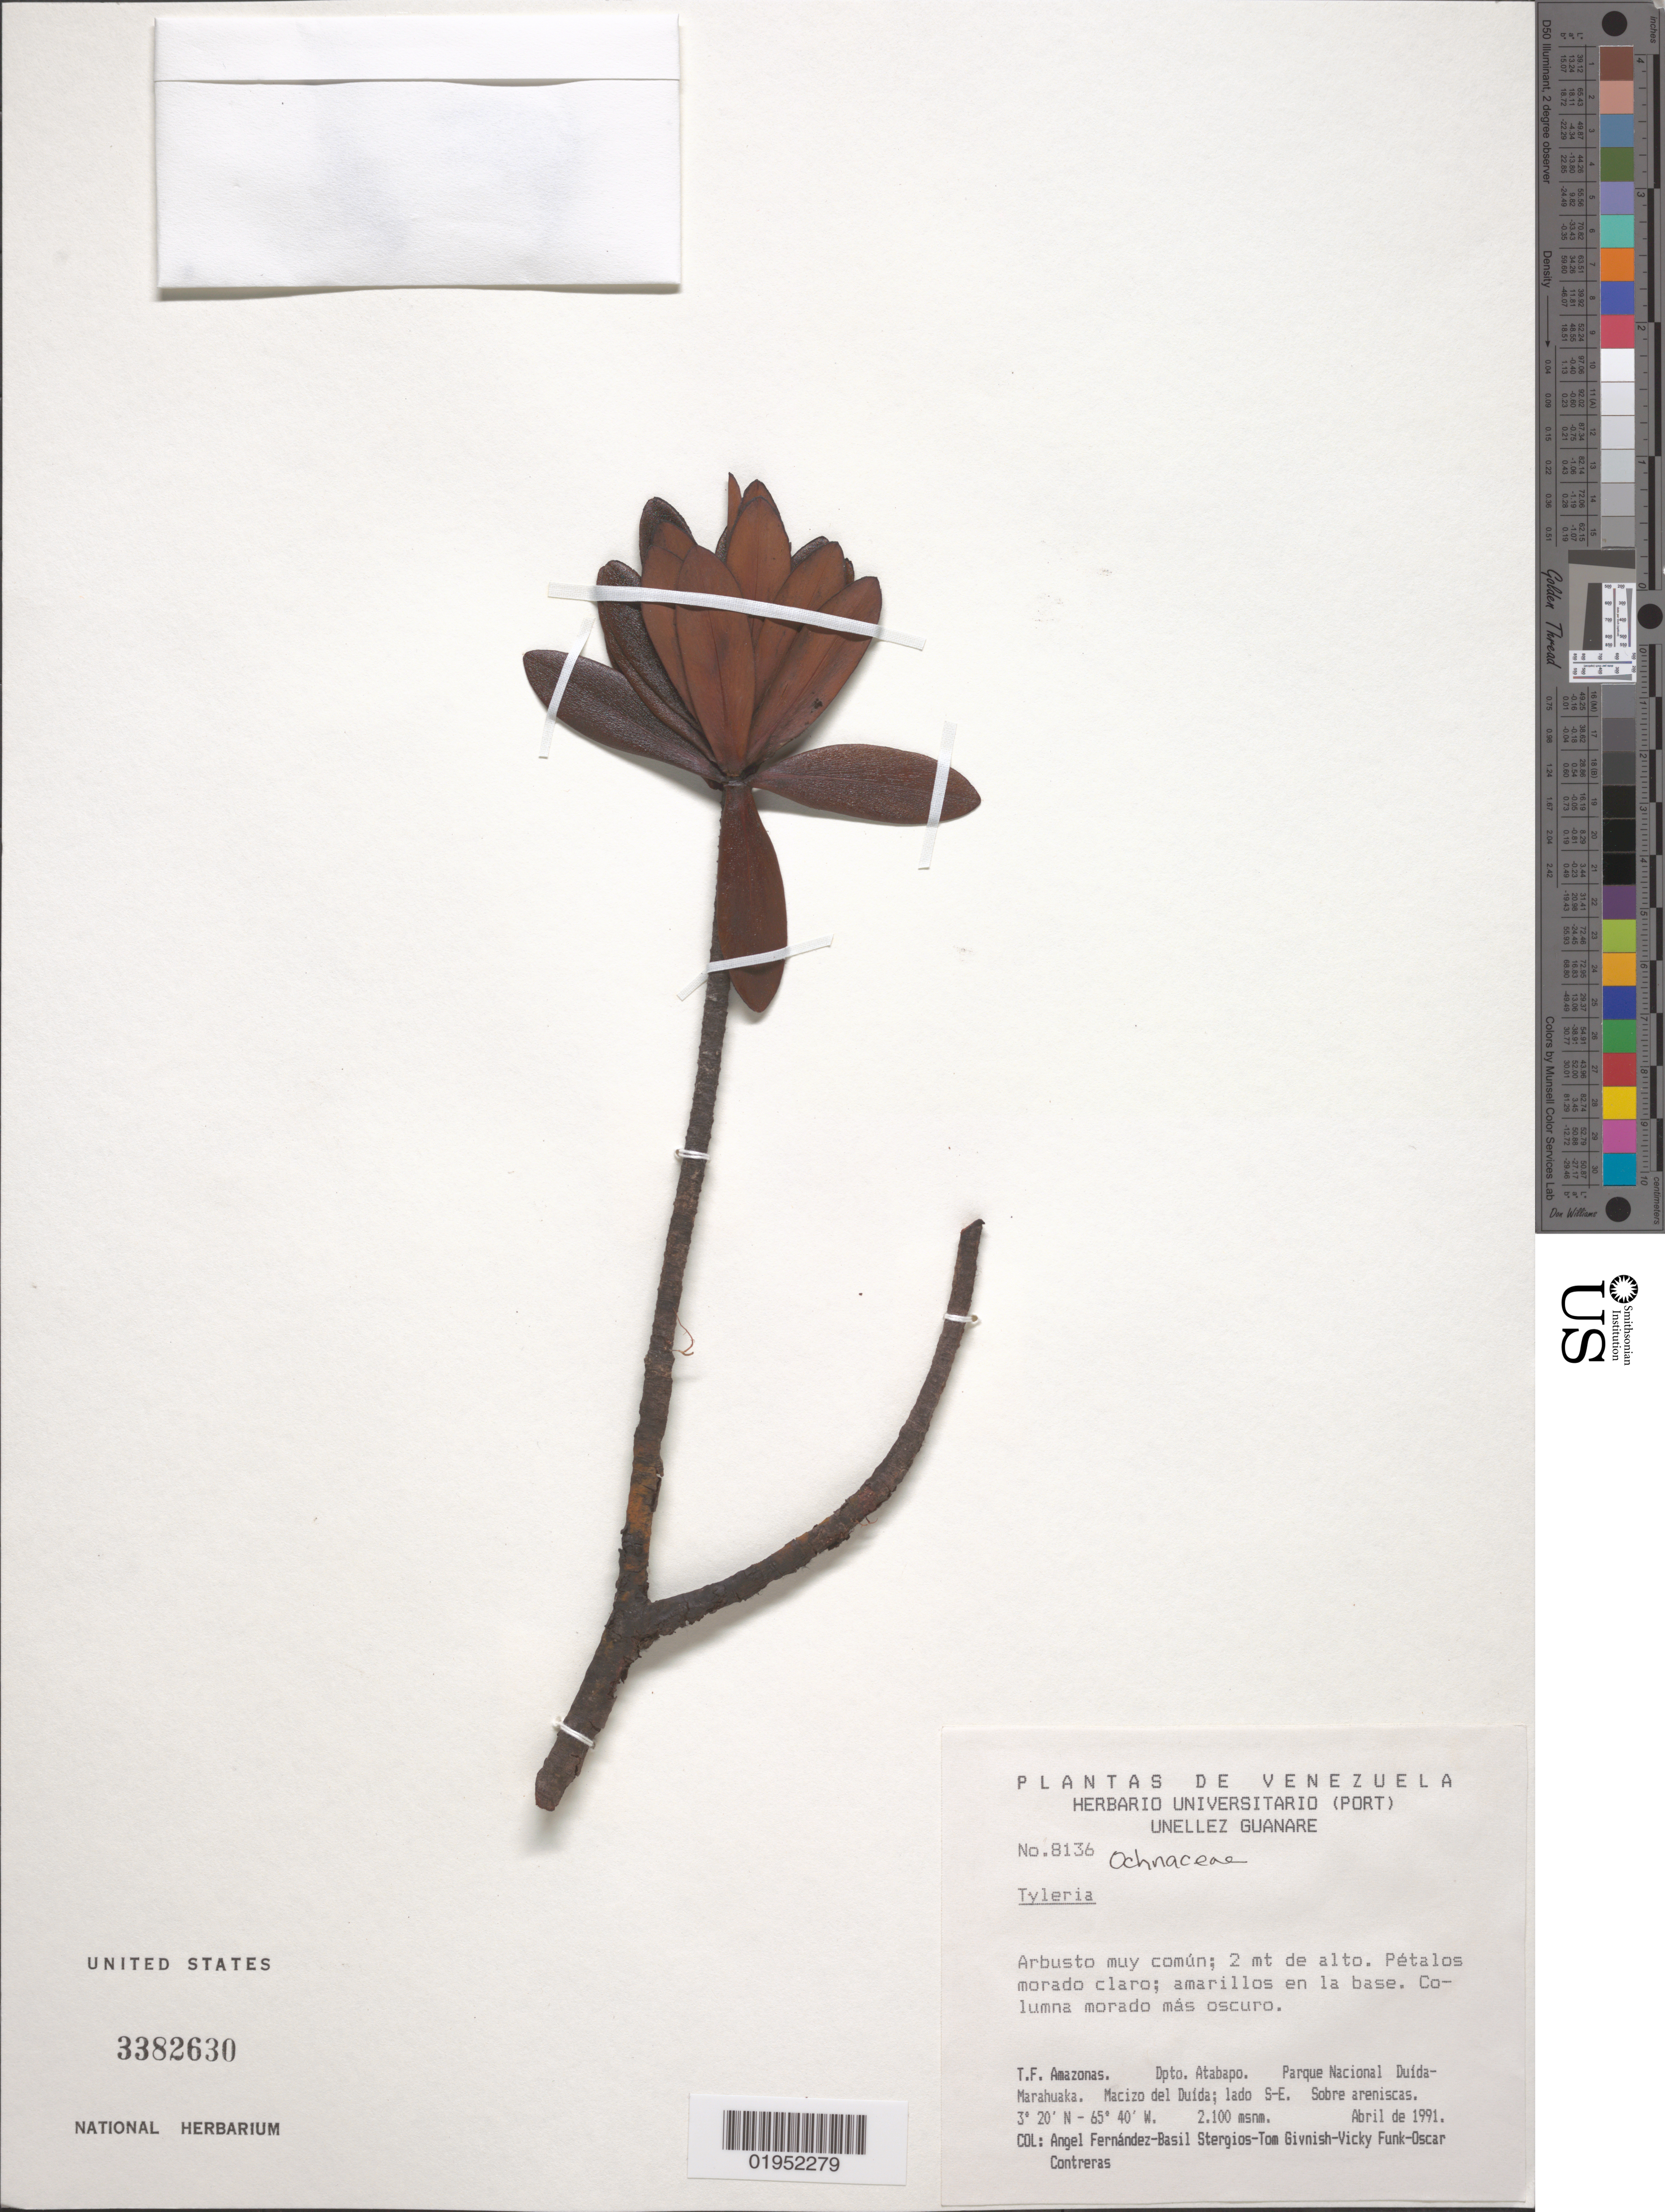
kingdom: Plantae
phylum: Tracheophyta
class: Magnoliopsida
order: Malpighiales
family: Ochnaceae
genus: Tyleria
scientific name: Tyleria sp.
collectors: A. Fernández, B. G. Stergios, T. J. Givnish, V. Funk & O. Contreras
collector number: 8136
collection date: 1991-04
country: Venezuela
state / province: Amazonas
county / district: Atabapo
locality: Parque Nacional Duída-Marahuaka, Macizo del Duída, lado SE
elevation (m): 2100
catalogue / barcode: US 3382630